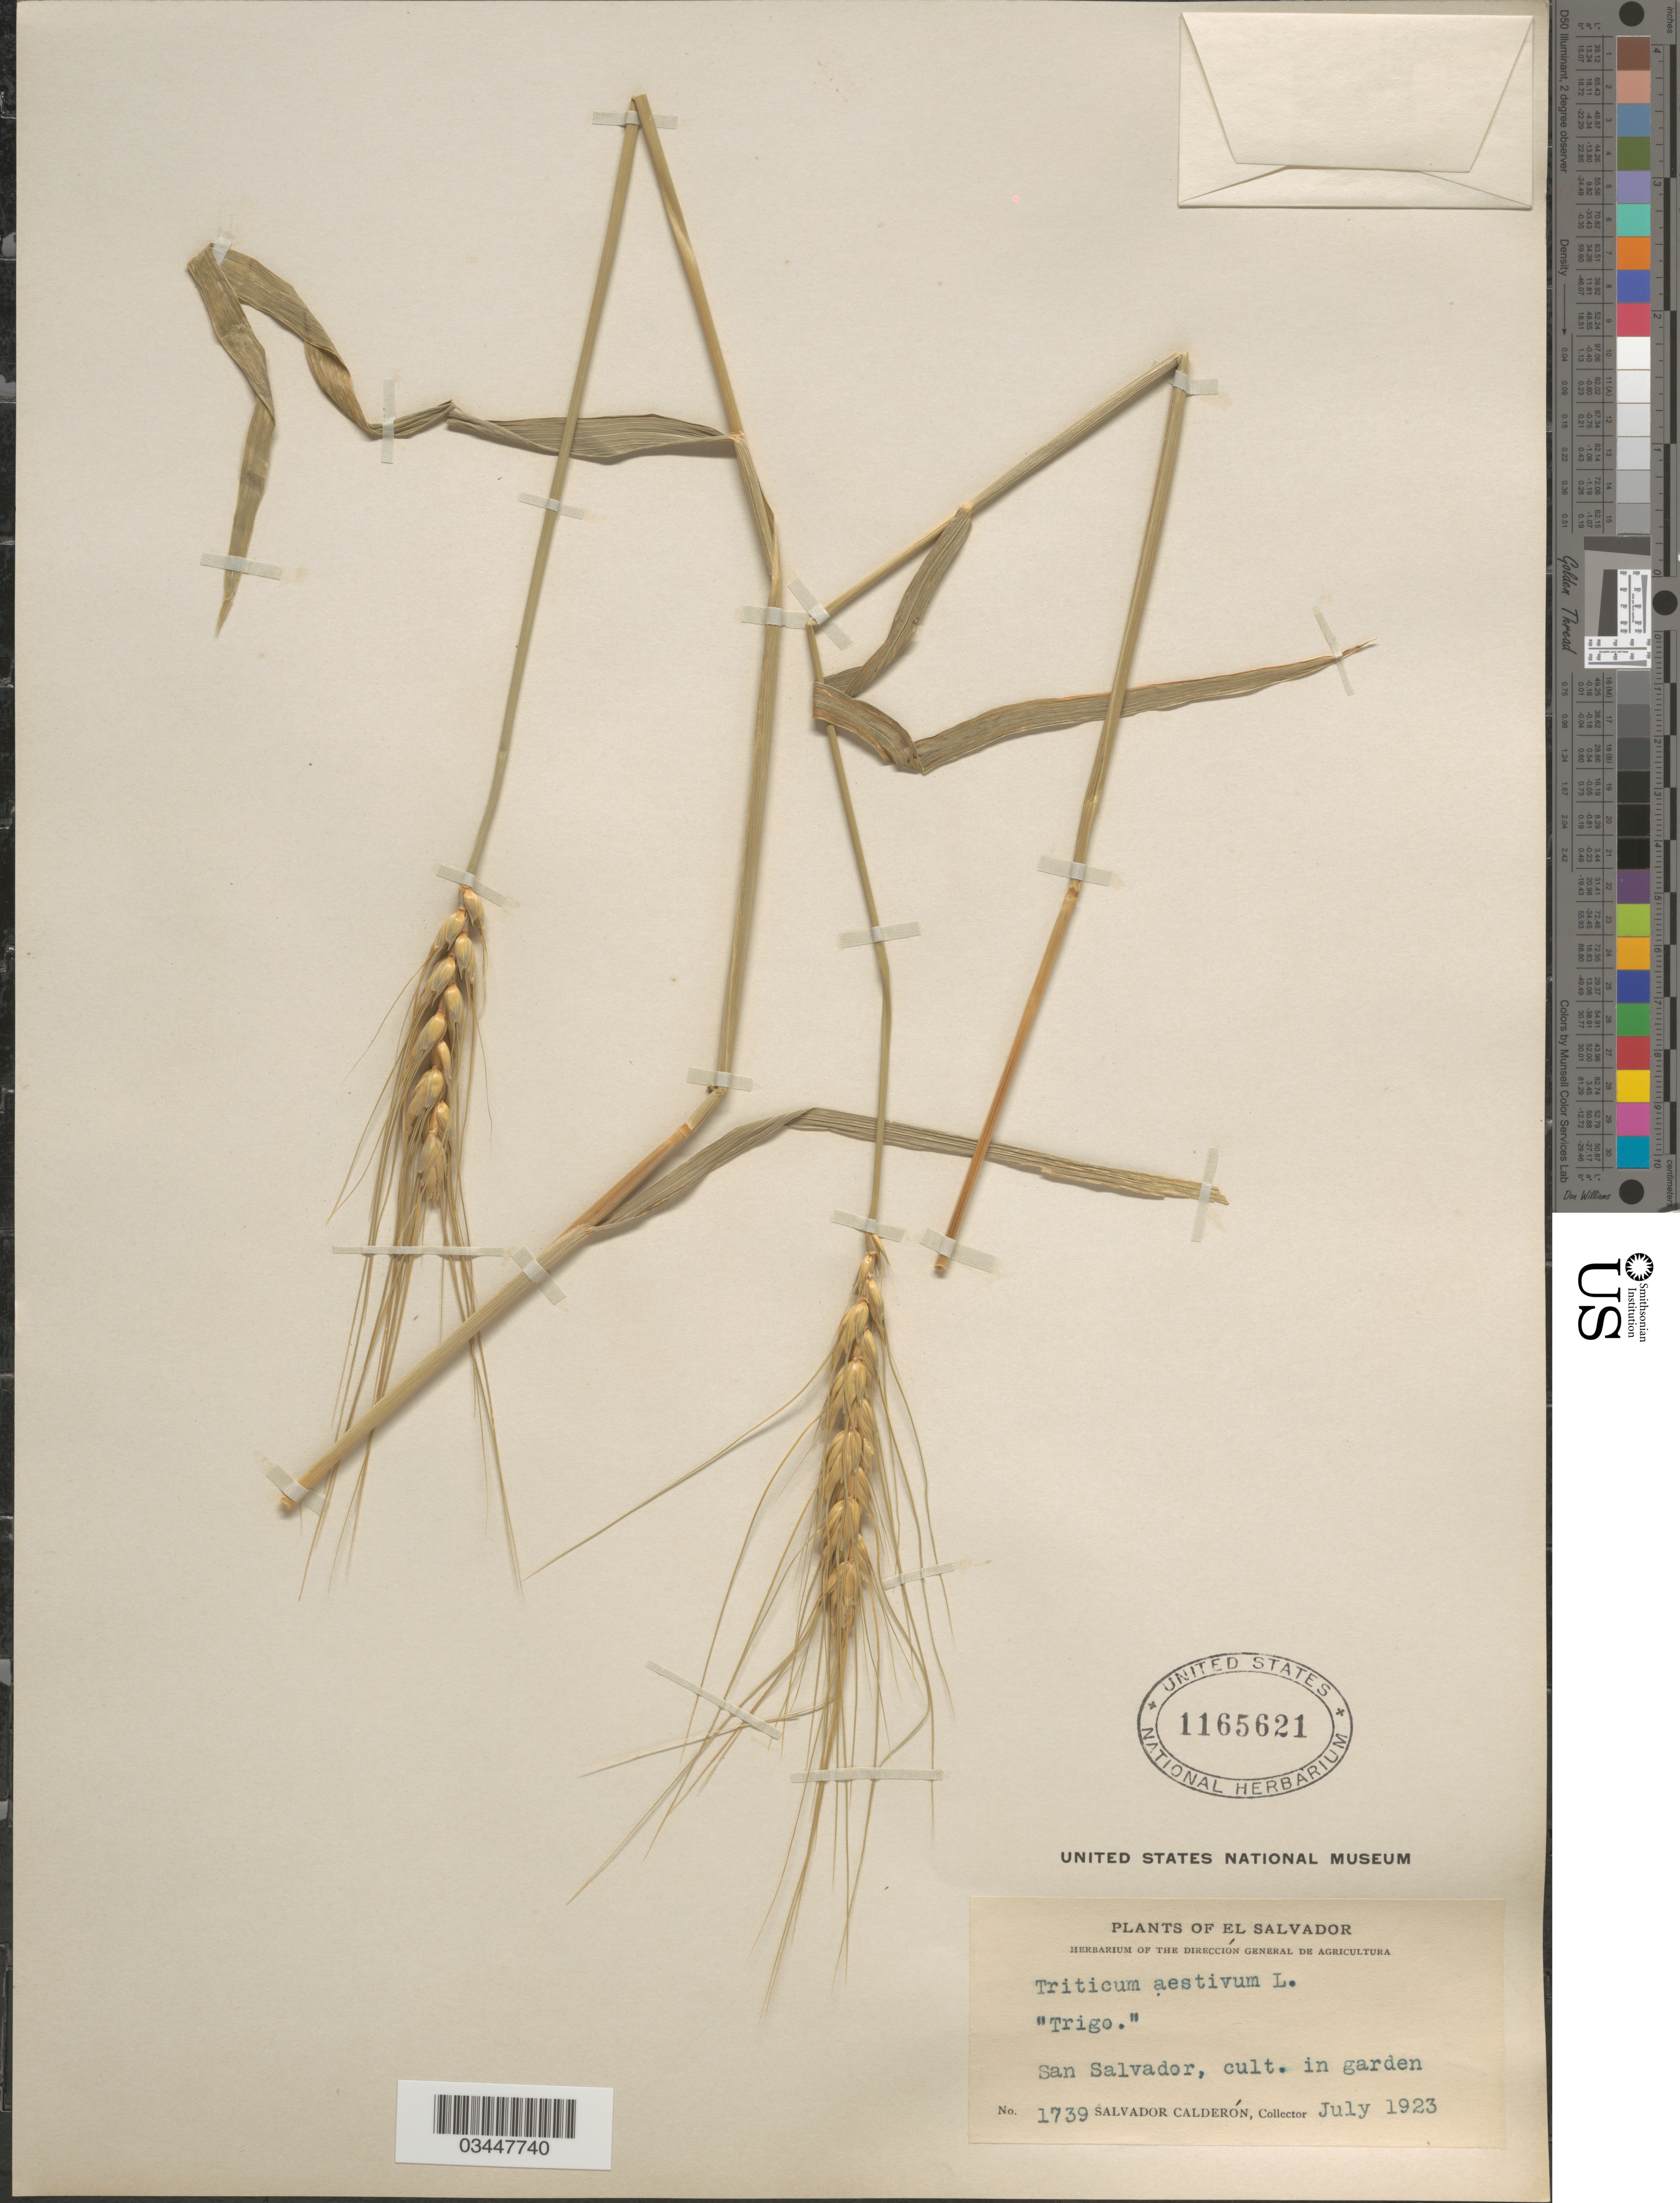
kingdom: Plantae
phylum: Tracheophyta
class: Liliopsida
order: Poales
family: Poaceae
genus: Triticum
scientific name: Triticum aestivum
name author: L.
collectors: S. Calderón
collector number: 1739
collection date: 1923-07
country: El Salvador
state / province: San Salvador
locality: Cult. in garden.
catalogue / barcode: US 1165621